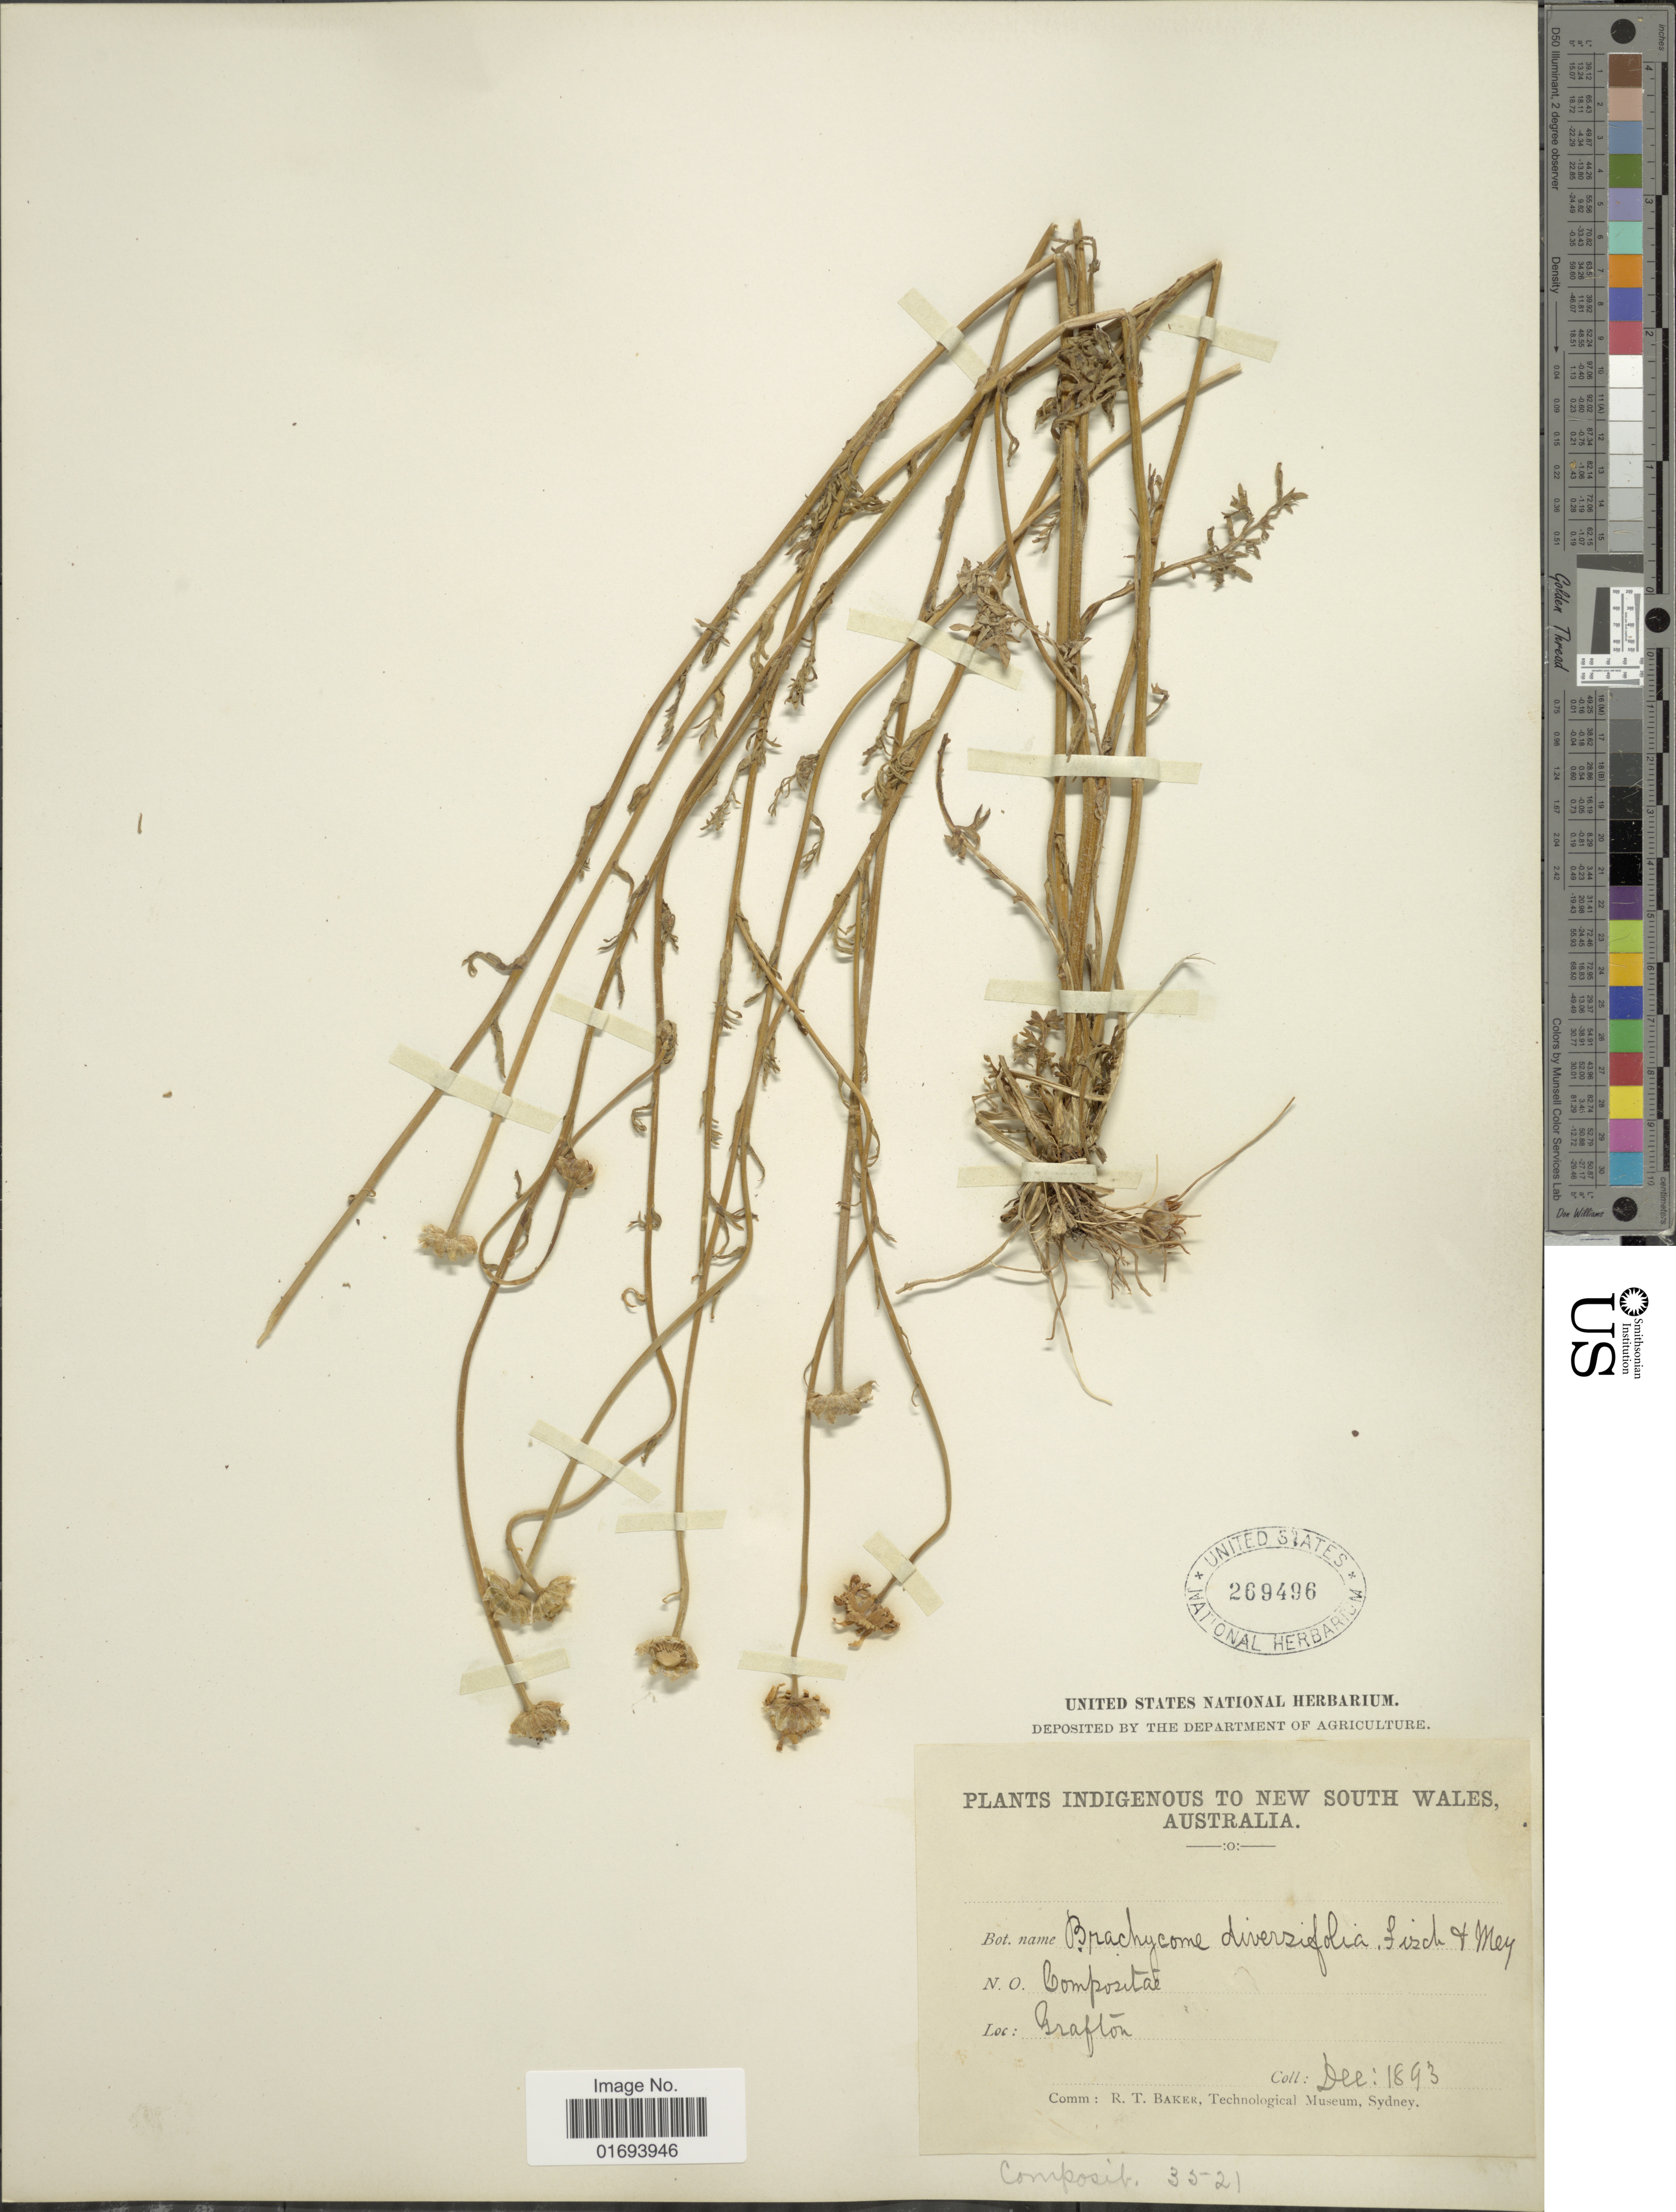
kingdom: Plantae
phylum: Tracheophyta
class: Magnoliopsida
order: Asterales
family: Asteraceae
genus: Brachyscome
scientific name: Brachyscome diversifolia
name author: (Graham ex Hook.) Fischer & C.A. Mey.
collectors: -. Dee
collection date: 1893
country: Australia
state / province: New South Wales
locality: Grafton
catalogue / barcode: US 269496